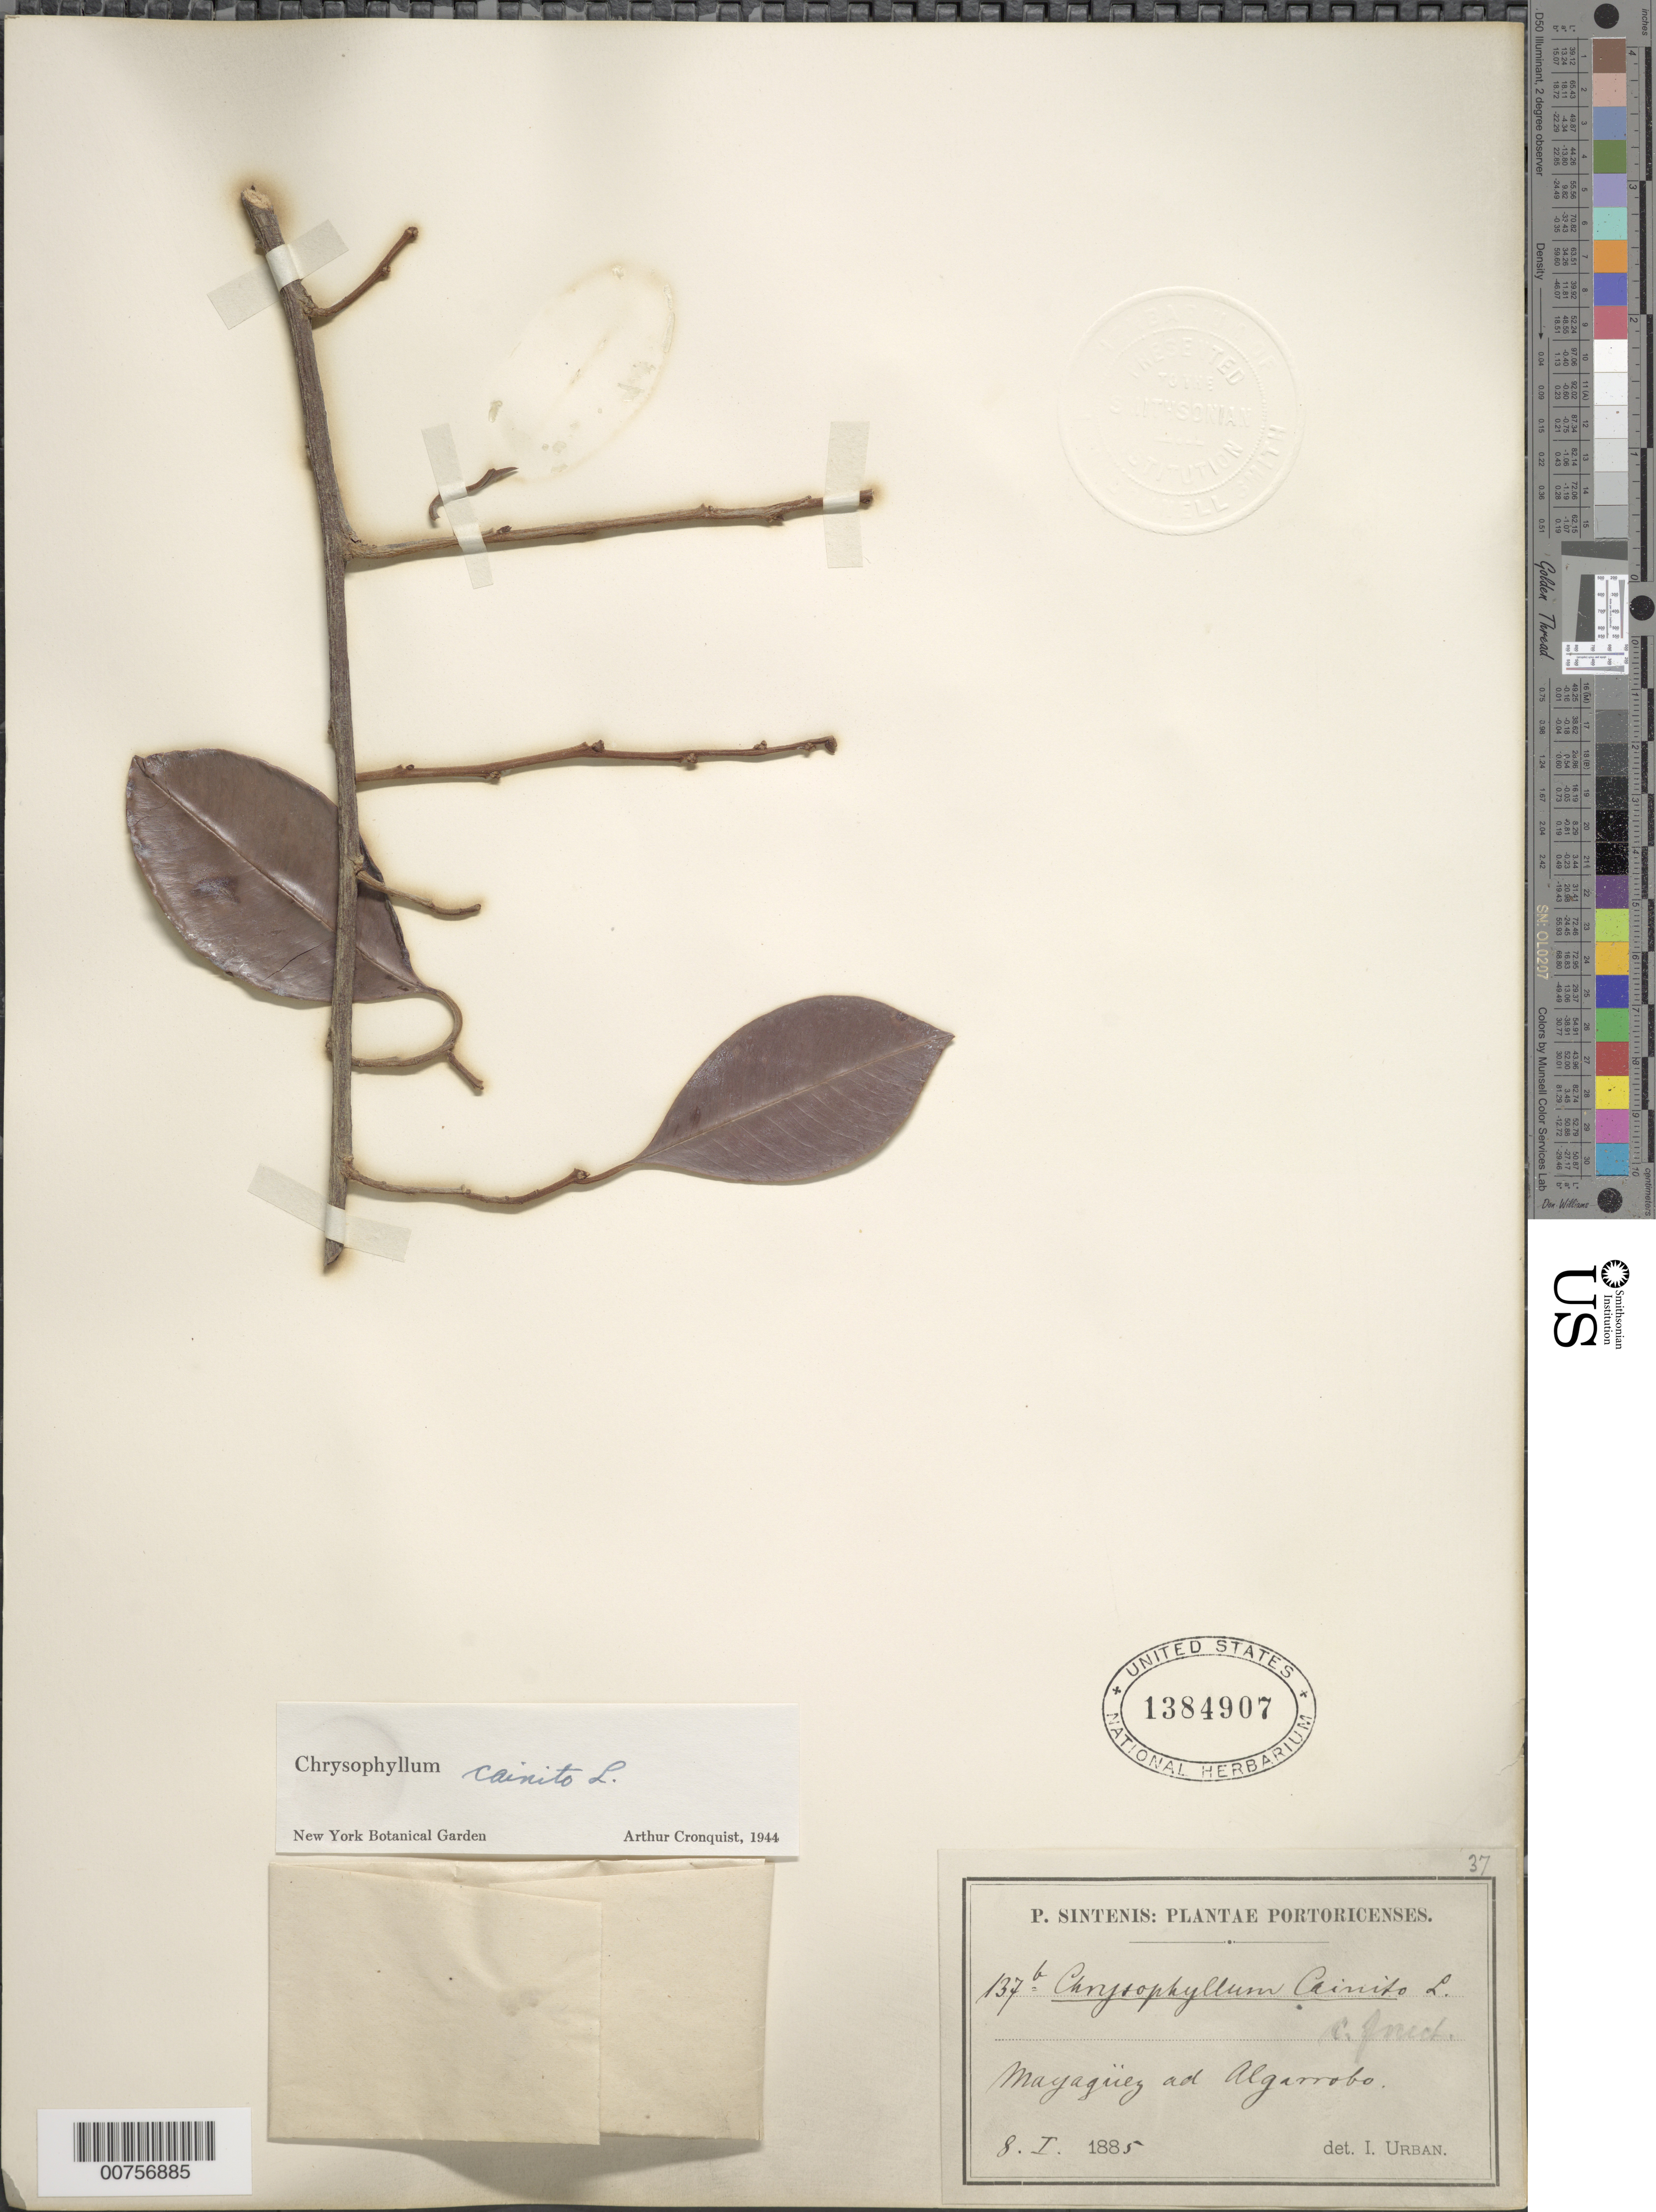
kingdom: Plantae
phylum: Tracheophyta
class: Magnoliopsida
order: Ericales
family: Sapotaceae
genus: Chrysophyllum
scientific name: Chrysophyllum cainito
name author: L.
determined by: Cronquist, A. J.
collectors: P. Sintenis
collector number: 137b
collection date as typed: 08 Jan 1885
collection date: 1885-01-08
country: Puerto Rico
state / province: Mayagüez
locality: Mayaguez ad Algarrobo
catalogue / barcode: US 1384907